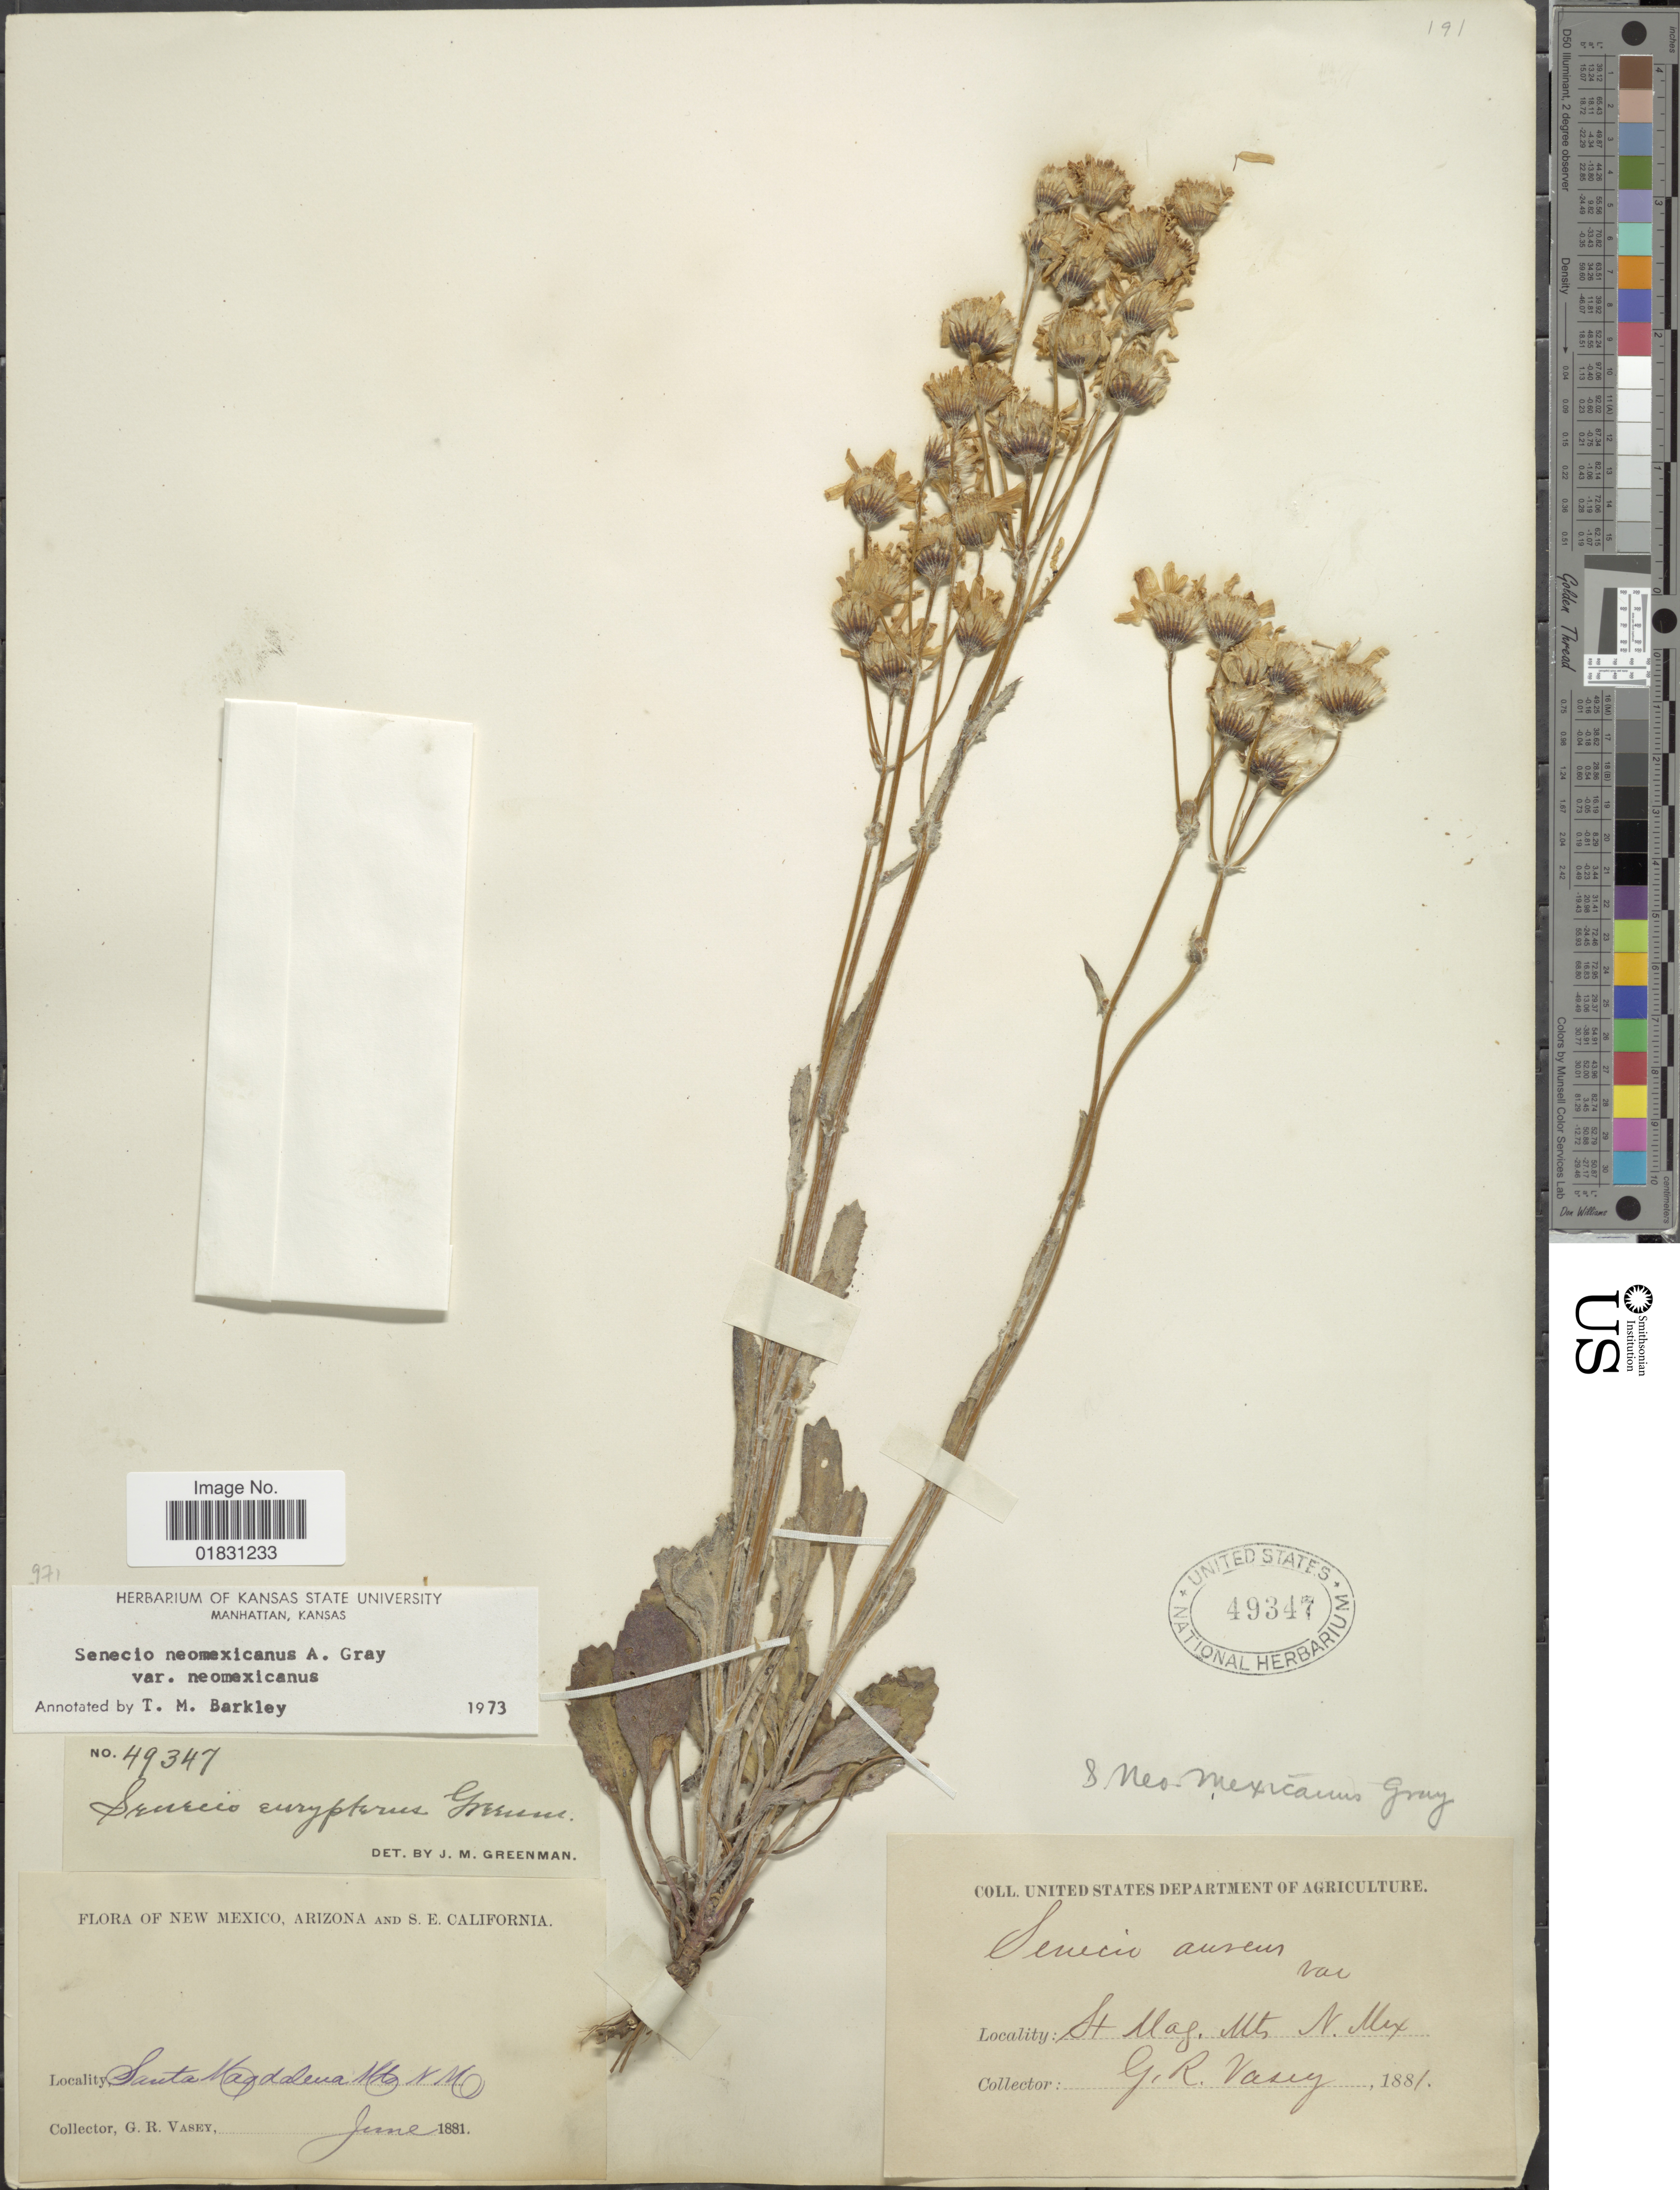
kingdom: Plantae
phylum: Tracheophyta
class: Magnoliopsida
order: Asterales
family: Asteraceae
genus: Packera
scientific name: Packera neomexicana var. neomexicana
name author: (A. Gray) W.A. Weber & Á. Löve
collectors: G. R. Vasey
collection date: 1881-06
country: United States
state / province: New Mexico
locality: Santa Magdalena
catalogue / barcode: US 49347